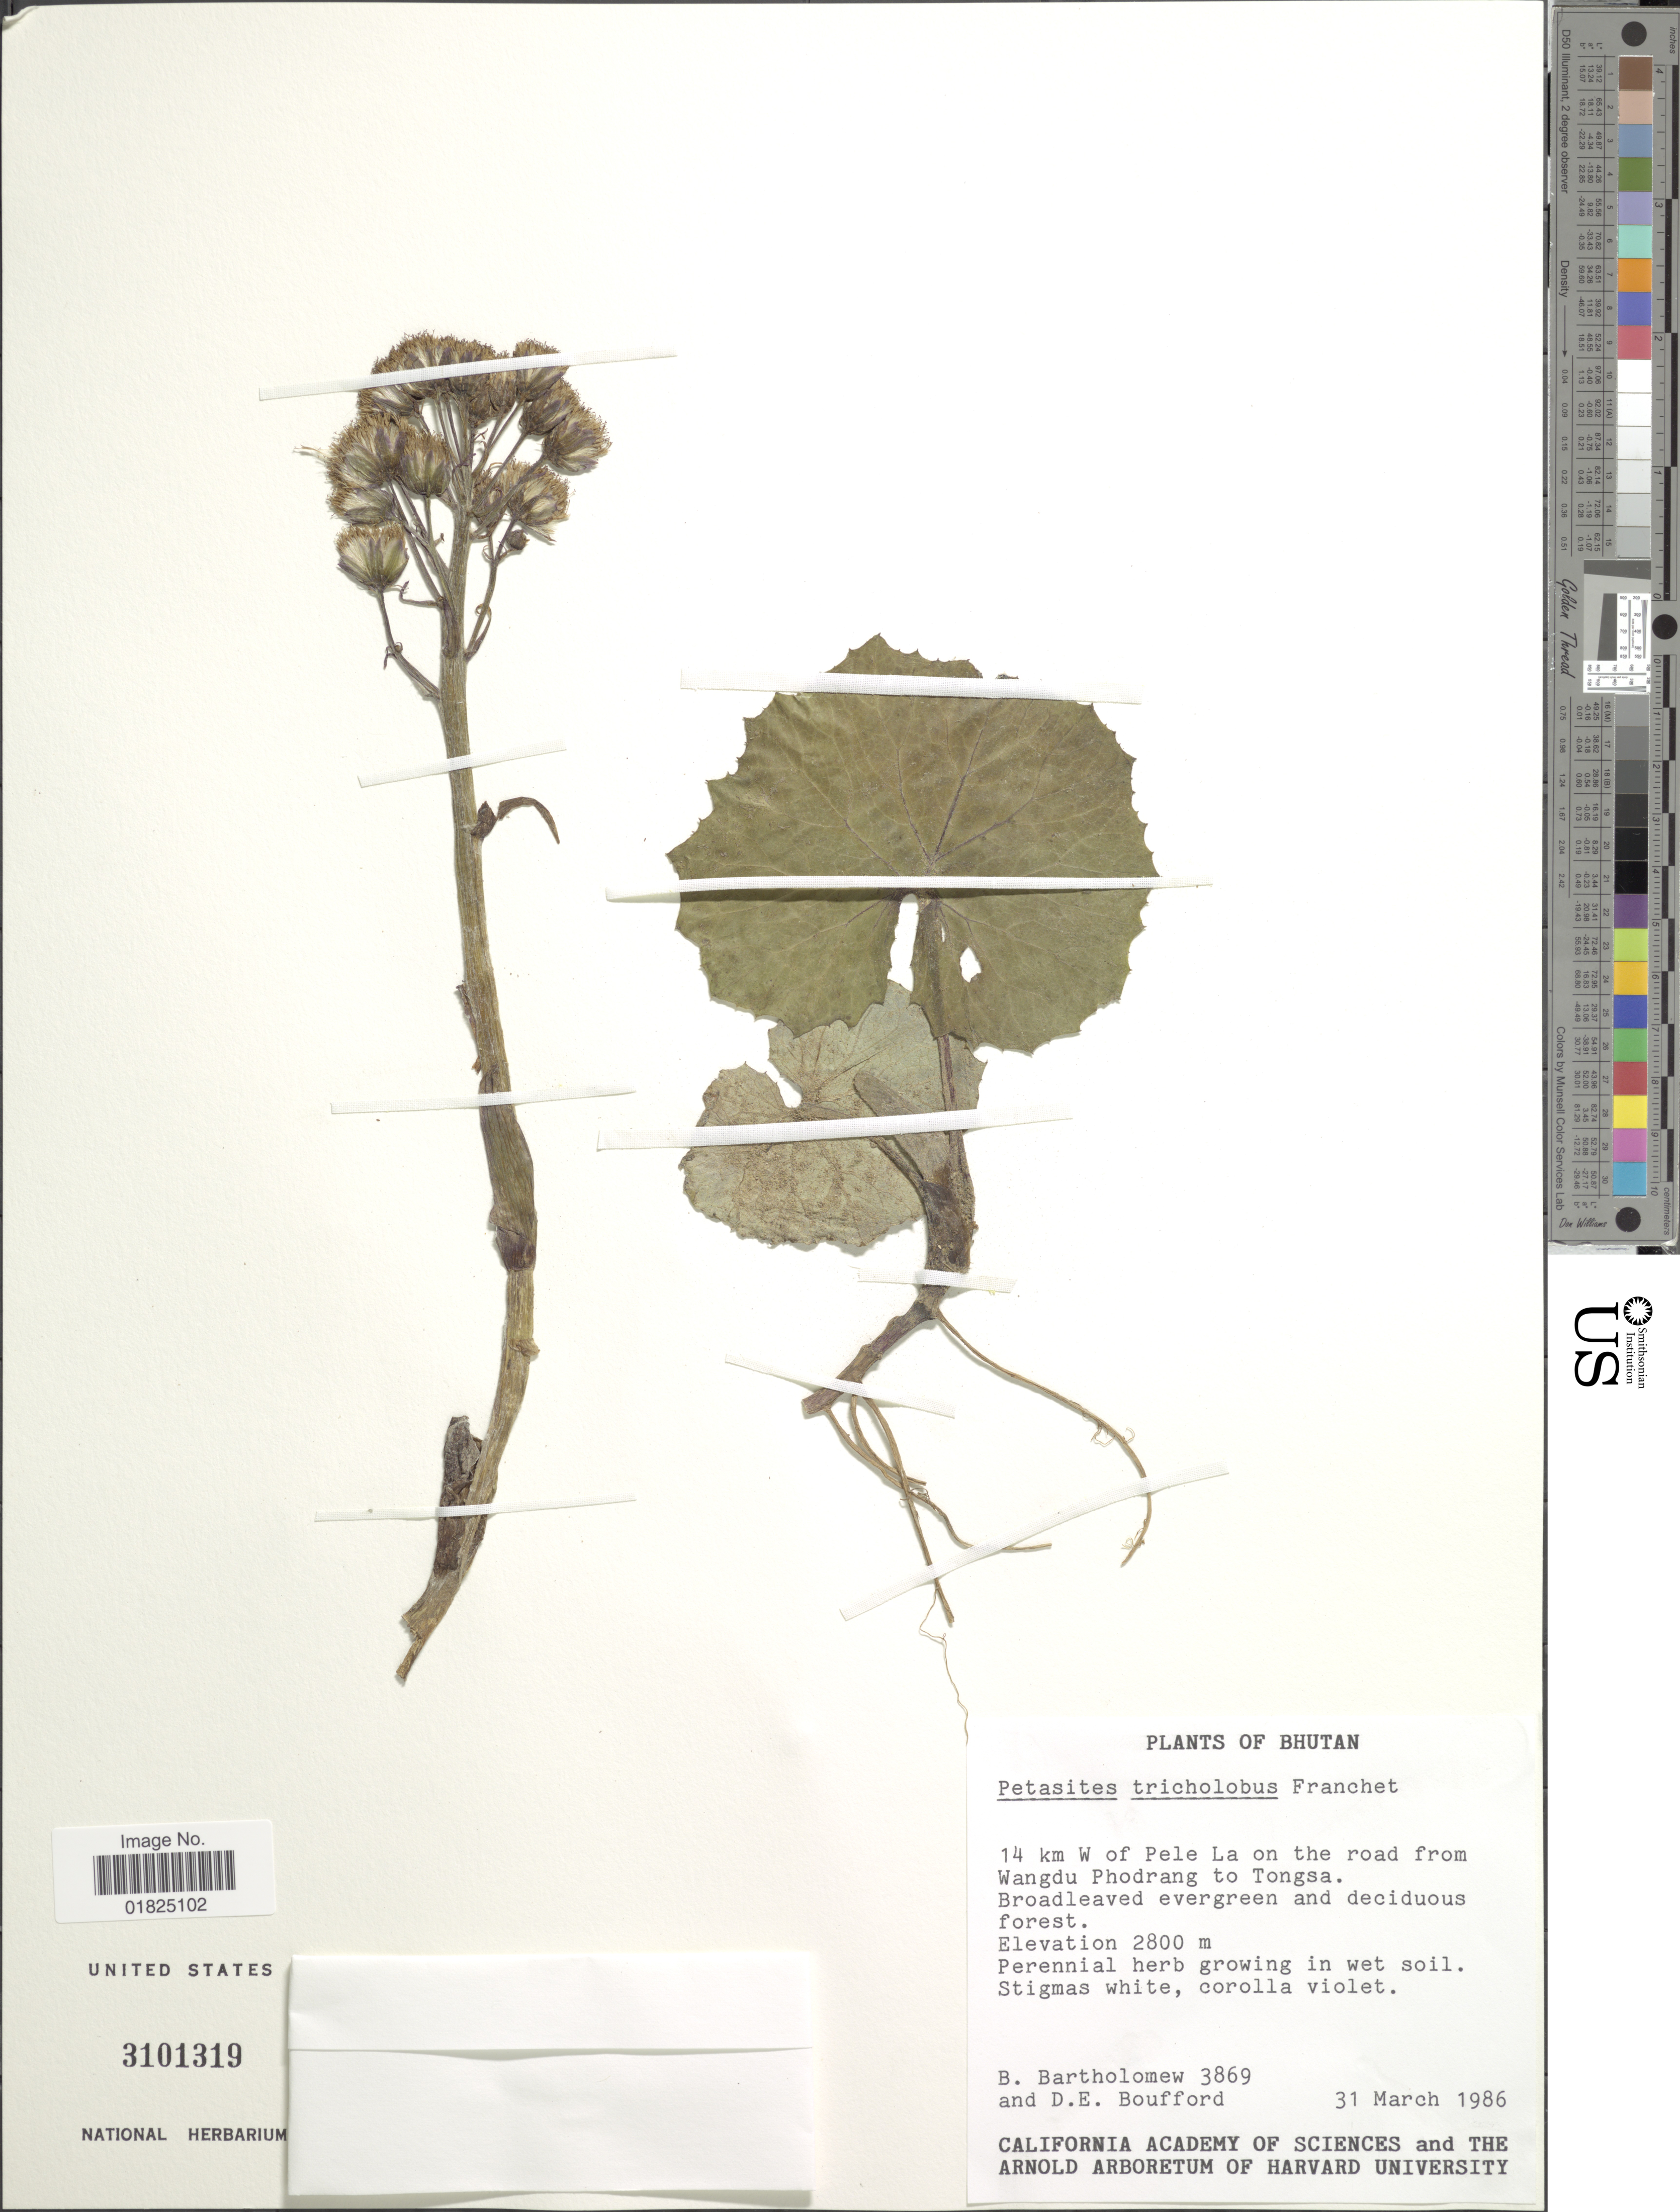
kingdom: Plantae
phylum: Tracheophyta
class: Magnoliopsida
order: Asterales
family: Asteraceae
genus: Petasites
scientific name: Petasites tricholobus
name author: Franch.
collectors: B. Bartholomew & D. E. Boufford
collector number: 3869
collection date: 1986-03-31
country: Bhutan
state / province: Wangdue Phodrang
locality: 14 km W of Pela La on the road from Wangdu Phodrang to Tongsa. Broadleaved evergreen and deciduous forest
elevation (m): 2800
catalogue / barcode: US 3101319